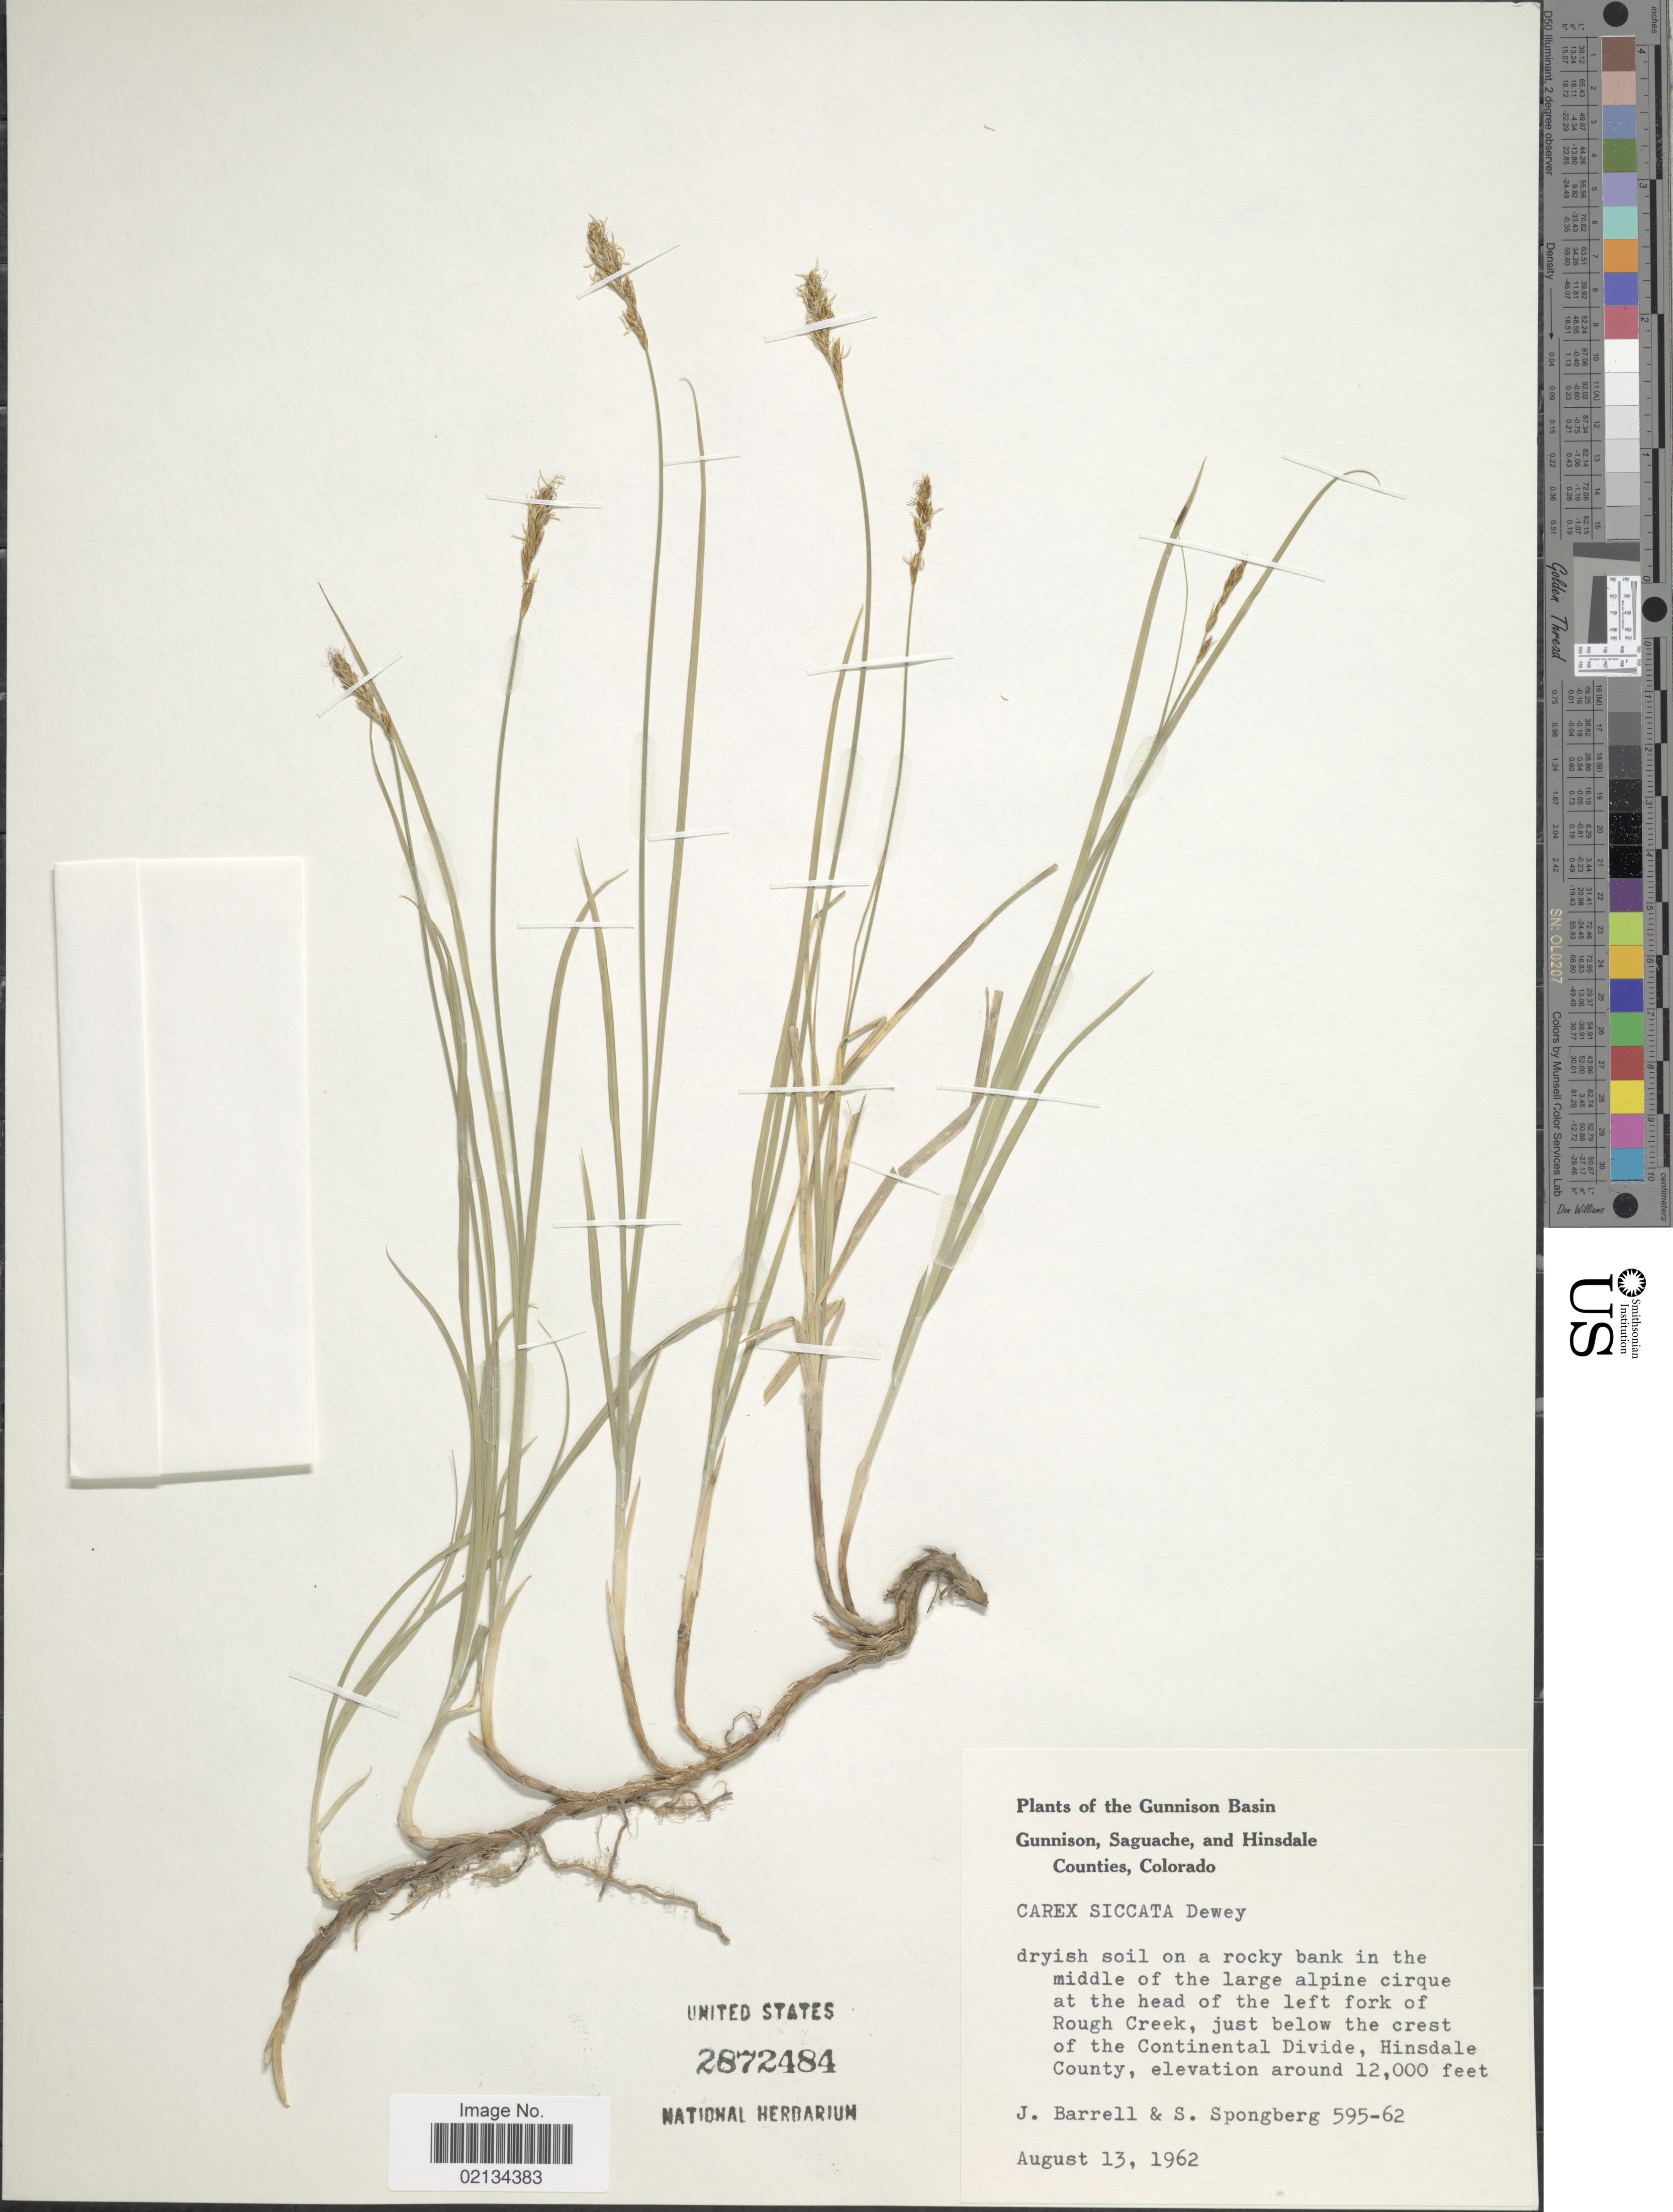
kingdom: Plantae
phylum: Tracheophyta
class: Liliopsida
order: Poales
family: Cyperaceae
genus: Carex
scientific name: Carex siccata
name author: Dewey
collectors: J. Barrell & S. A.Spongberg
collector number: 595-62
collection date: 1962-08-13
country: United States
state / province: Colorado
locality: The Gunnison Basin, Gunnison, Saguache, and Hinsdale Counties, on a rocky bank in the middle of the large alpine cirque at the head of the left fork of Rough Creek, just below the crest of the Continental Divide, Hinsdale County.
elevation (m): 3658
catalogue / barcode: US 2872484